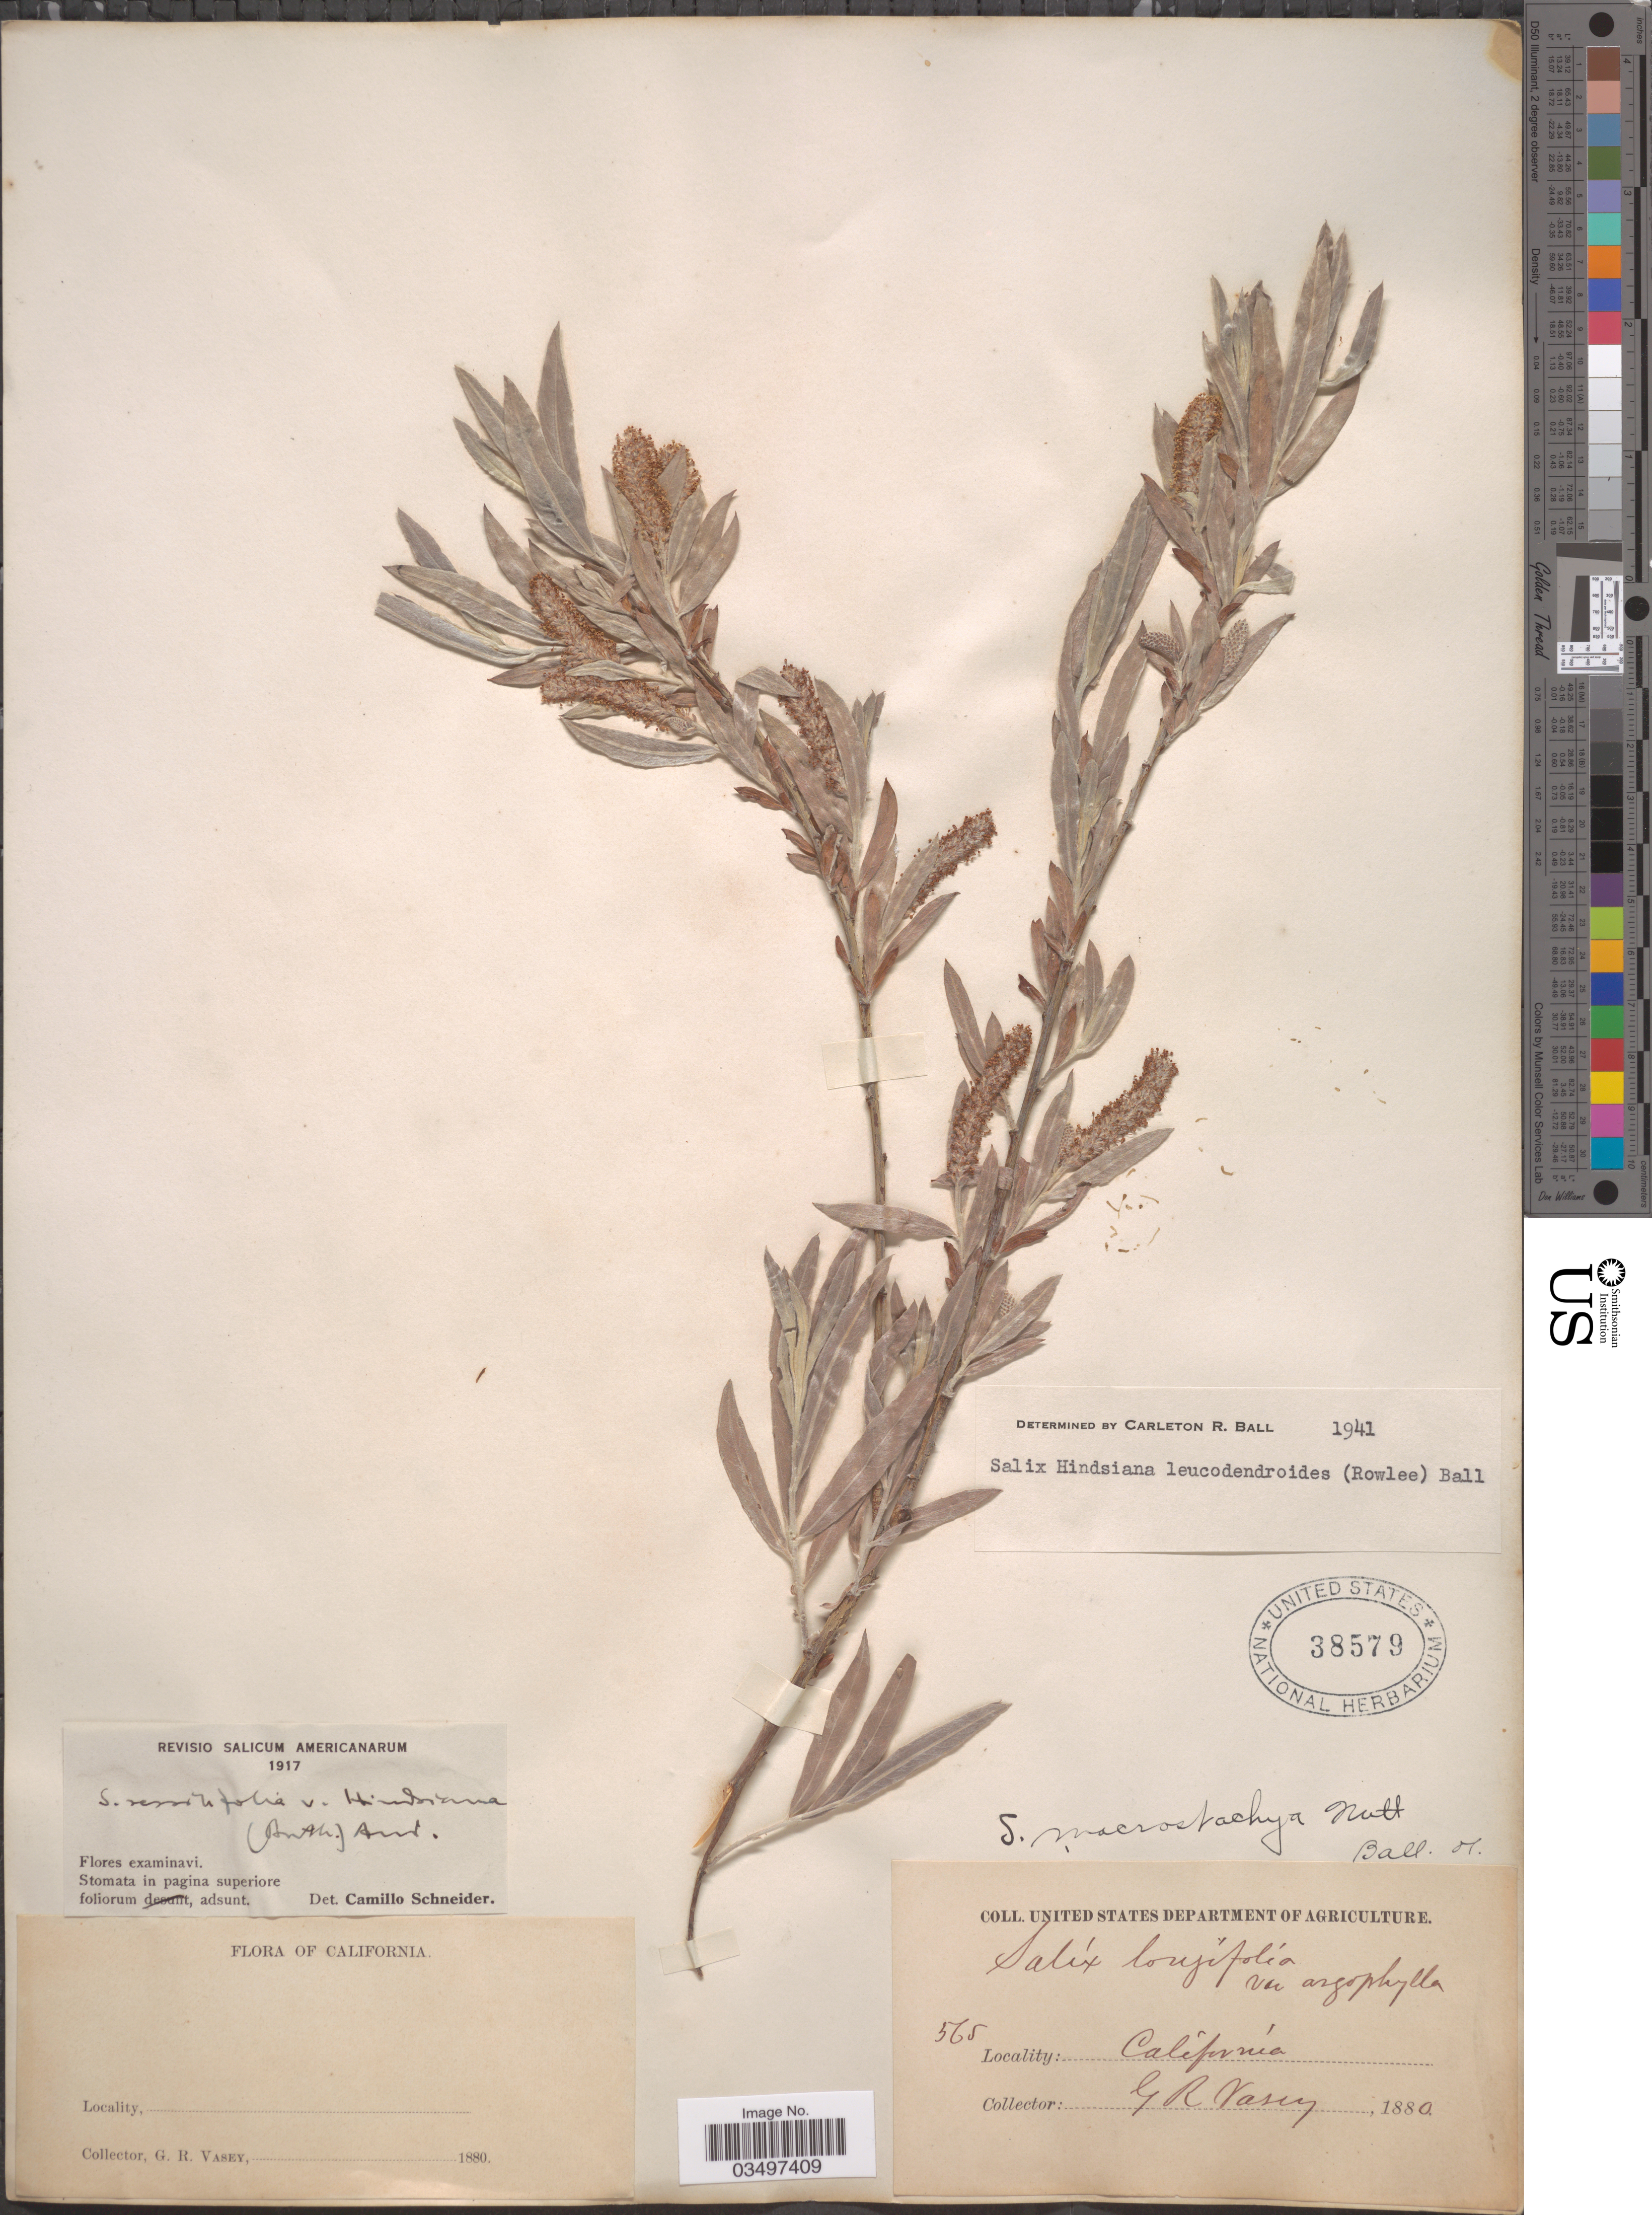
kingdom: Plantae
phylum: Tracheophyta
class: Magnoliopsida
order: Malpighiales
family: Salicaceae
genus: Salix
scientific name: Salix hindsiana var. leucodendroides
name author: (Rowlee) C.R. Ball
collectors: G. R. Vasey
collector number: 565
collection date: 1880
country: United States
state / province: California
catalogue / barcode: US 38579